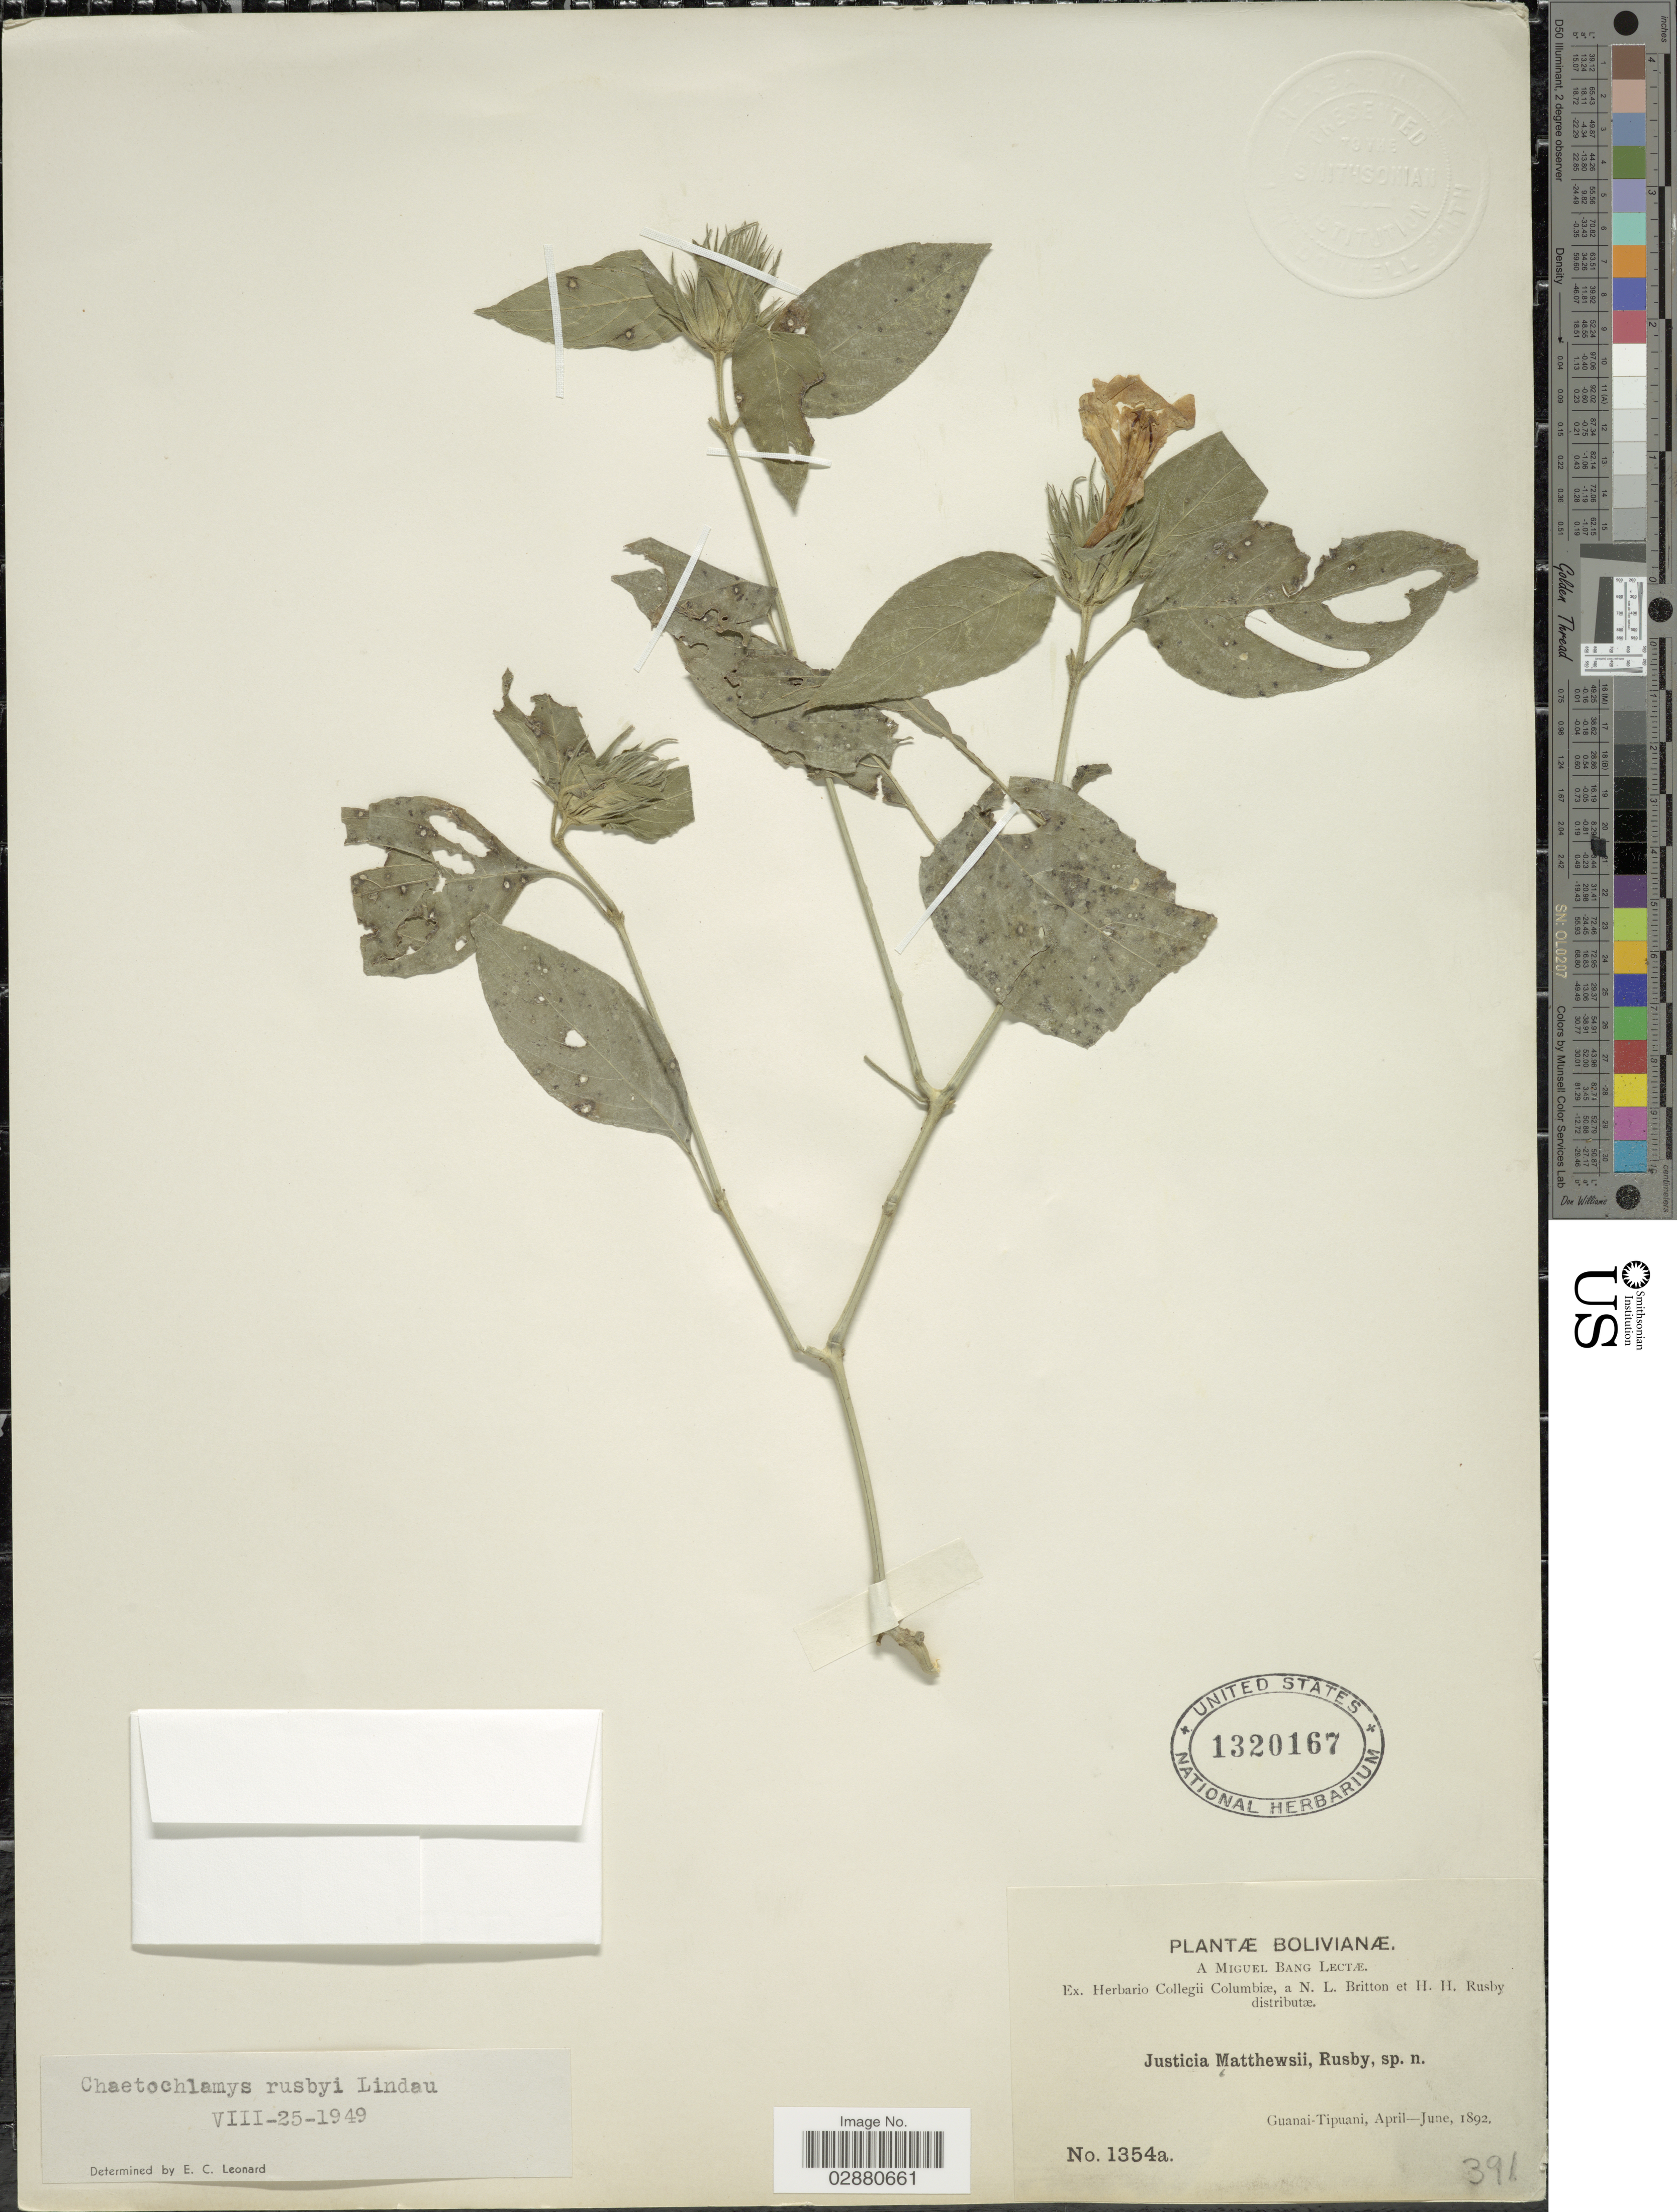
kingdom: Plantae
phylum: Tracheophyta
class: Magnoliopsida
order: Lamiales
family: Acanthaceae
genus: Justicia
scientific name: Justicia rusbyi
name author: (Lindau) V.A.W. Graham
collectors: M. Bang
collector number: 1354a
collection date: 1892-04/1892-06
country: Bolivia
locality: Guanai-Tipuani.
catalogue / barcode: US 1320167